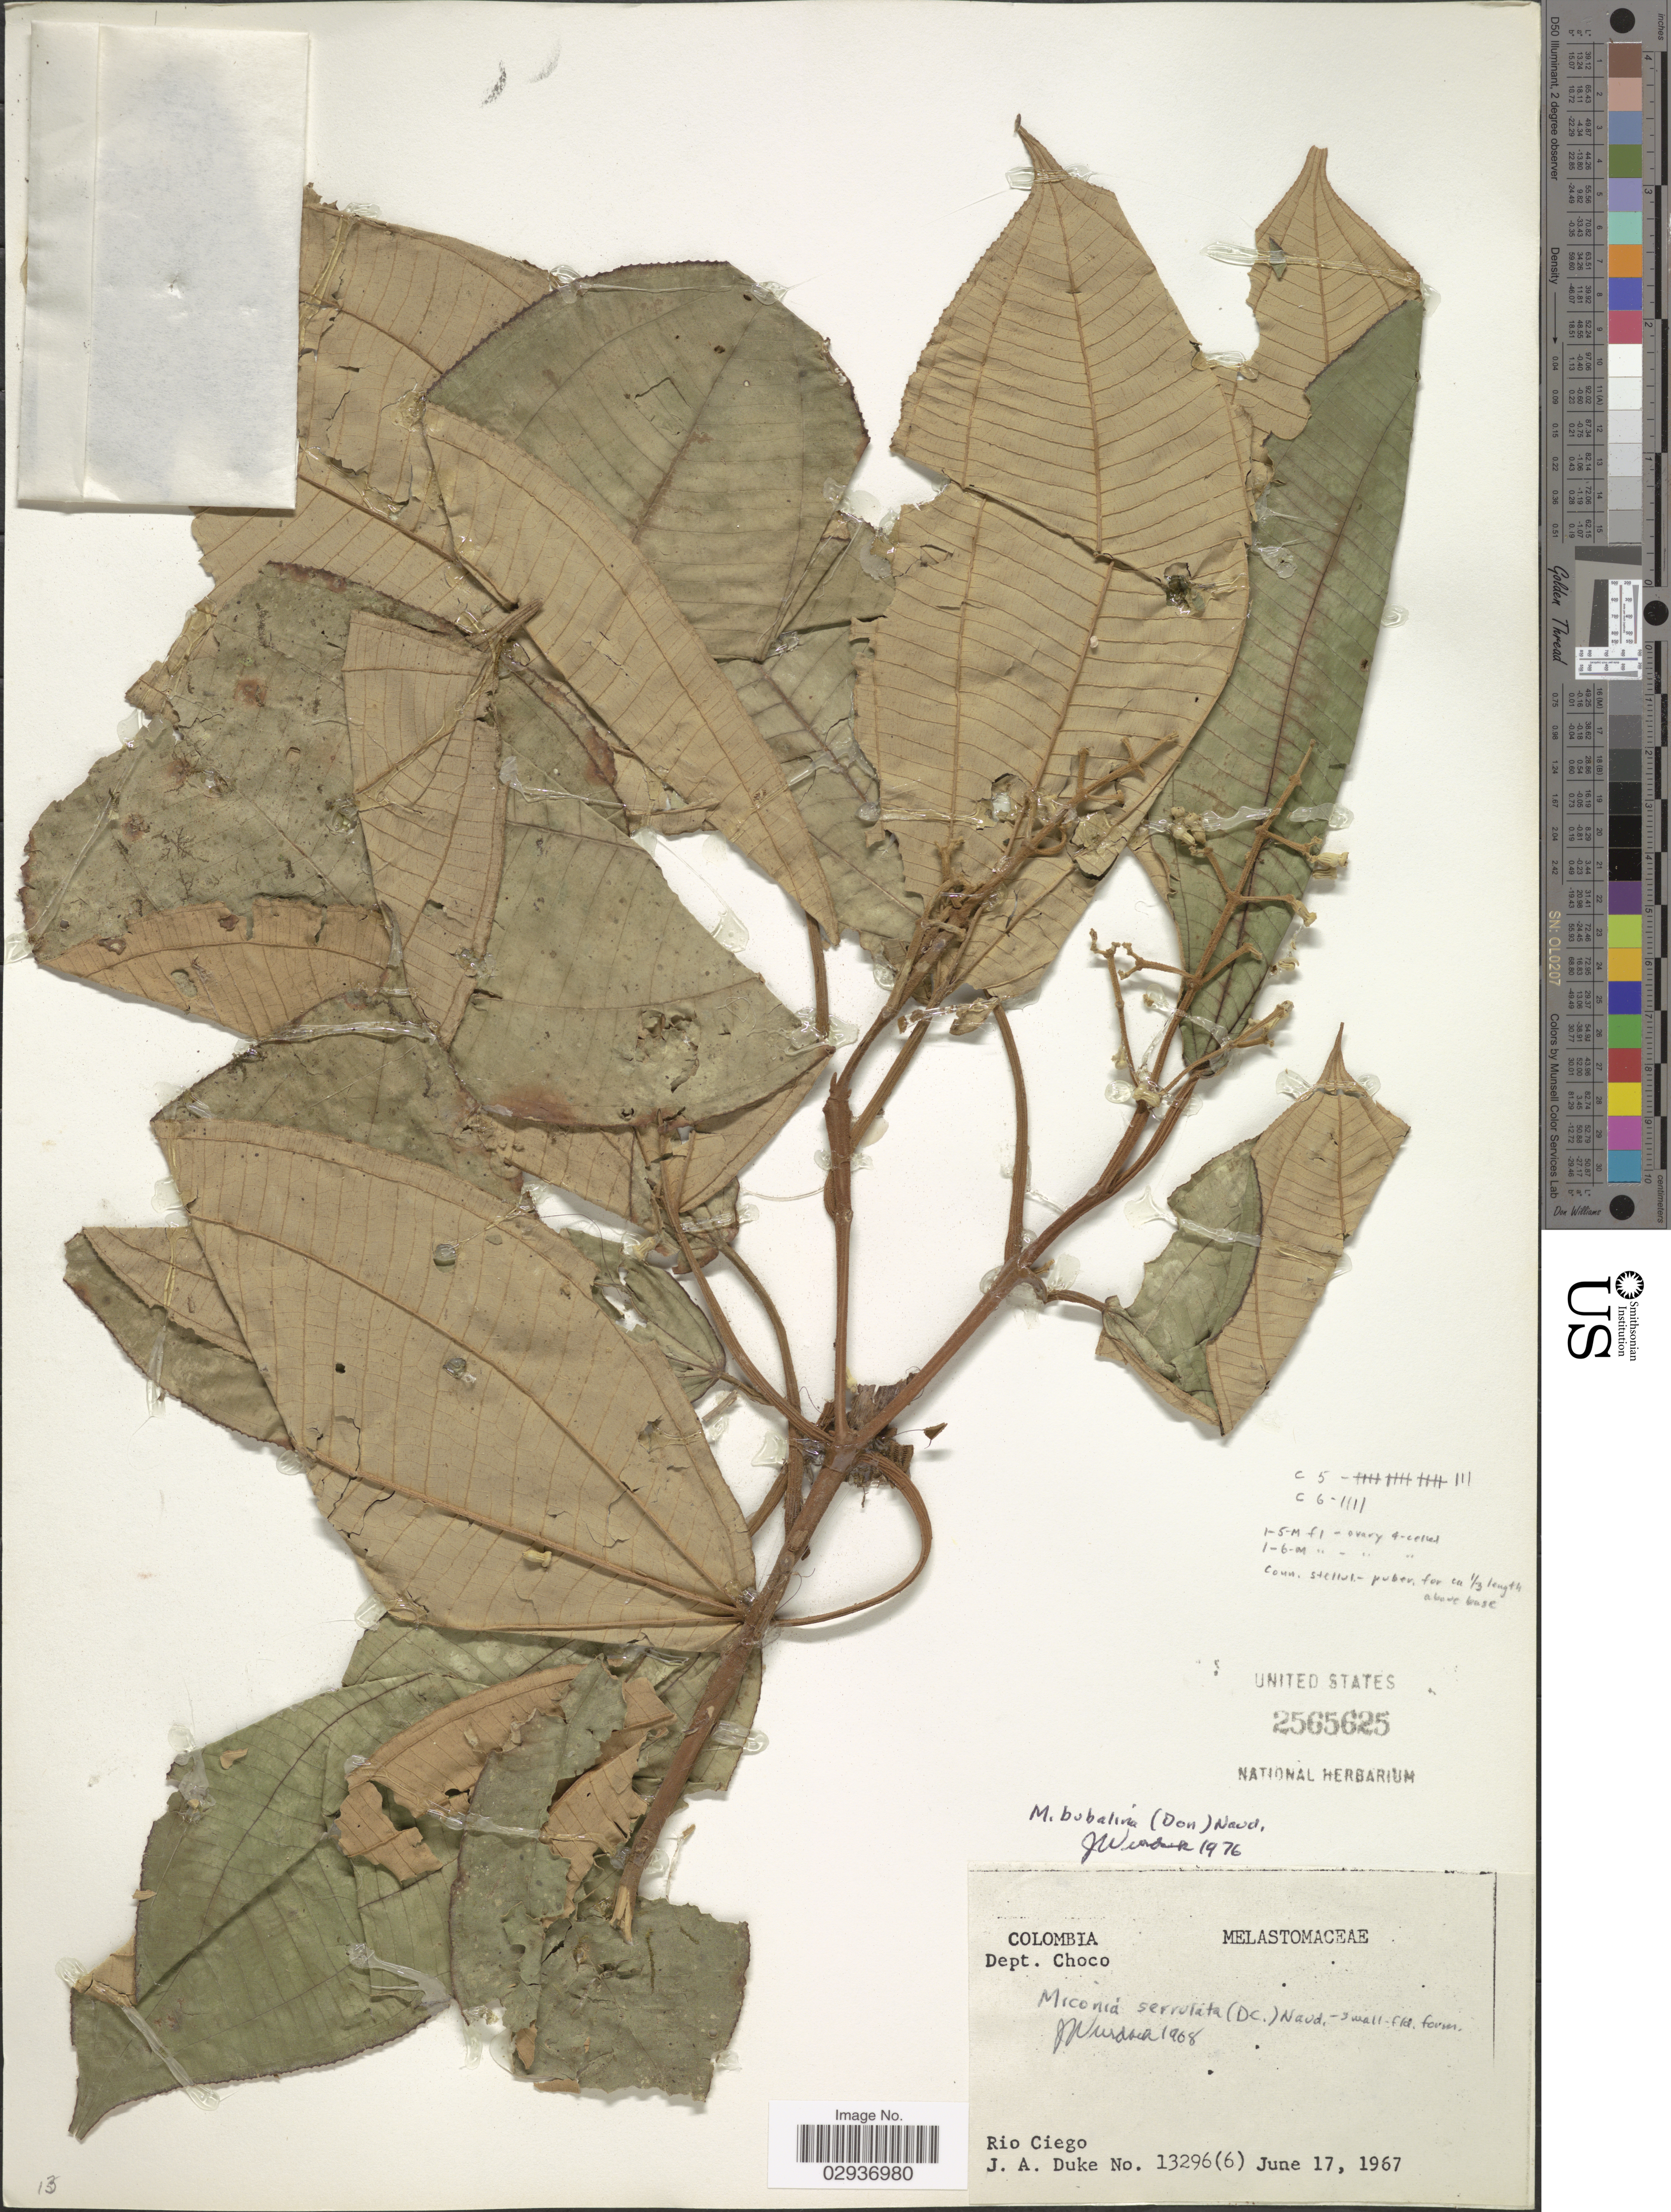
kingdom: Plantae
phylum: Tracheophyta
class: Magnoliopsida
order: Myrtales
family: Melastomataceae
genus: Miconia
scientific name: Miconia bubalina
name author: Naudin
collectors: J. A. Duke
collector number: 13296 (6)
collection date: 1967-06-17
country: Colombia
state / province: Chocó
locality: Dept. Choco. Rio Ciego.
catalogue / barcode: US 2565625